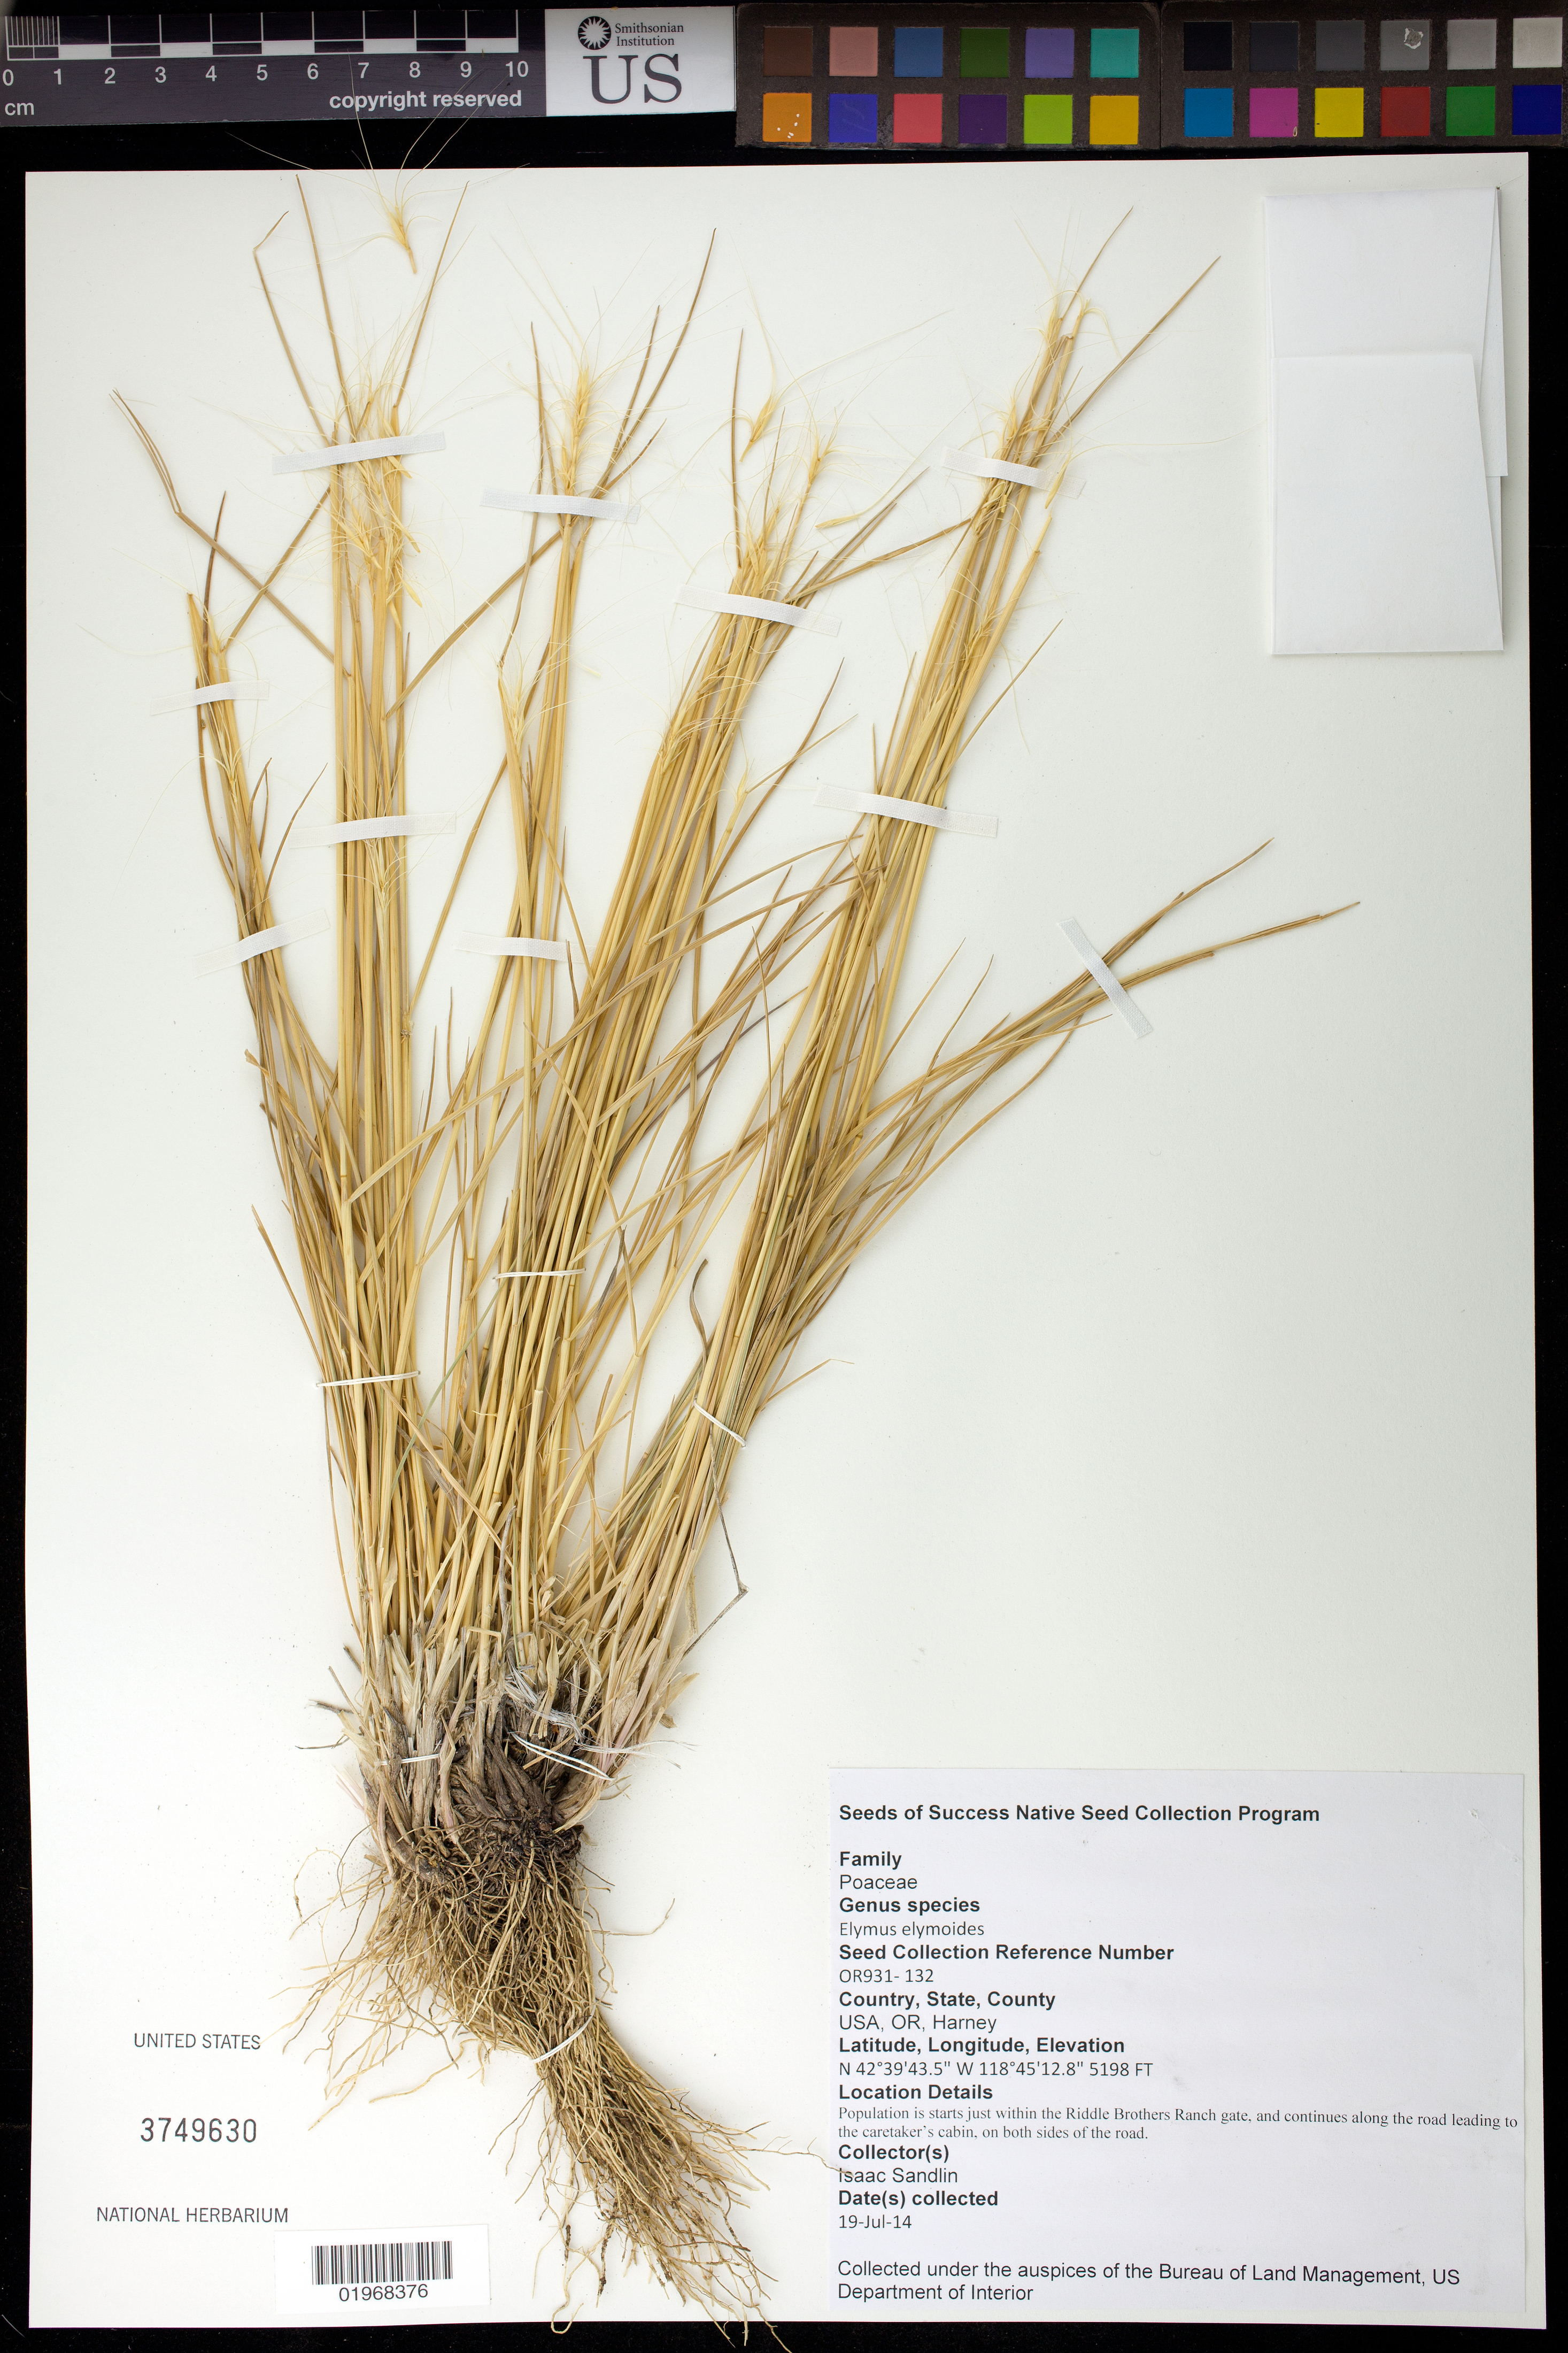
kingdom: Plantae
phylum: Tracheophyta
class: Liliopsida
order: Poales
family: Poaceae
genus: Elymus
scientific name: Elymus elymoides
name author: (Raf.) Swezey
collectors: I. Sandlin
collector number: OR931-132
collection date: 2014-07-19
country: United States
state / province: Oregon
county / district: Harney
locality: Steens Mountain Cooperative Management and Protection Area. Within the Riddle Brothers Ranch gate.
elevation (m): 1584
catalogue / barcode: US 3749630